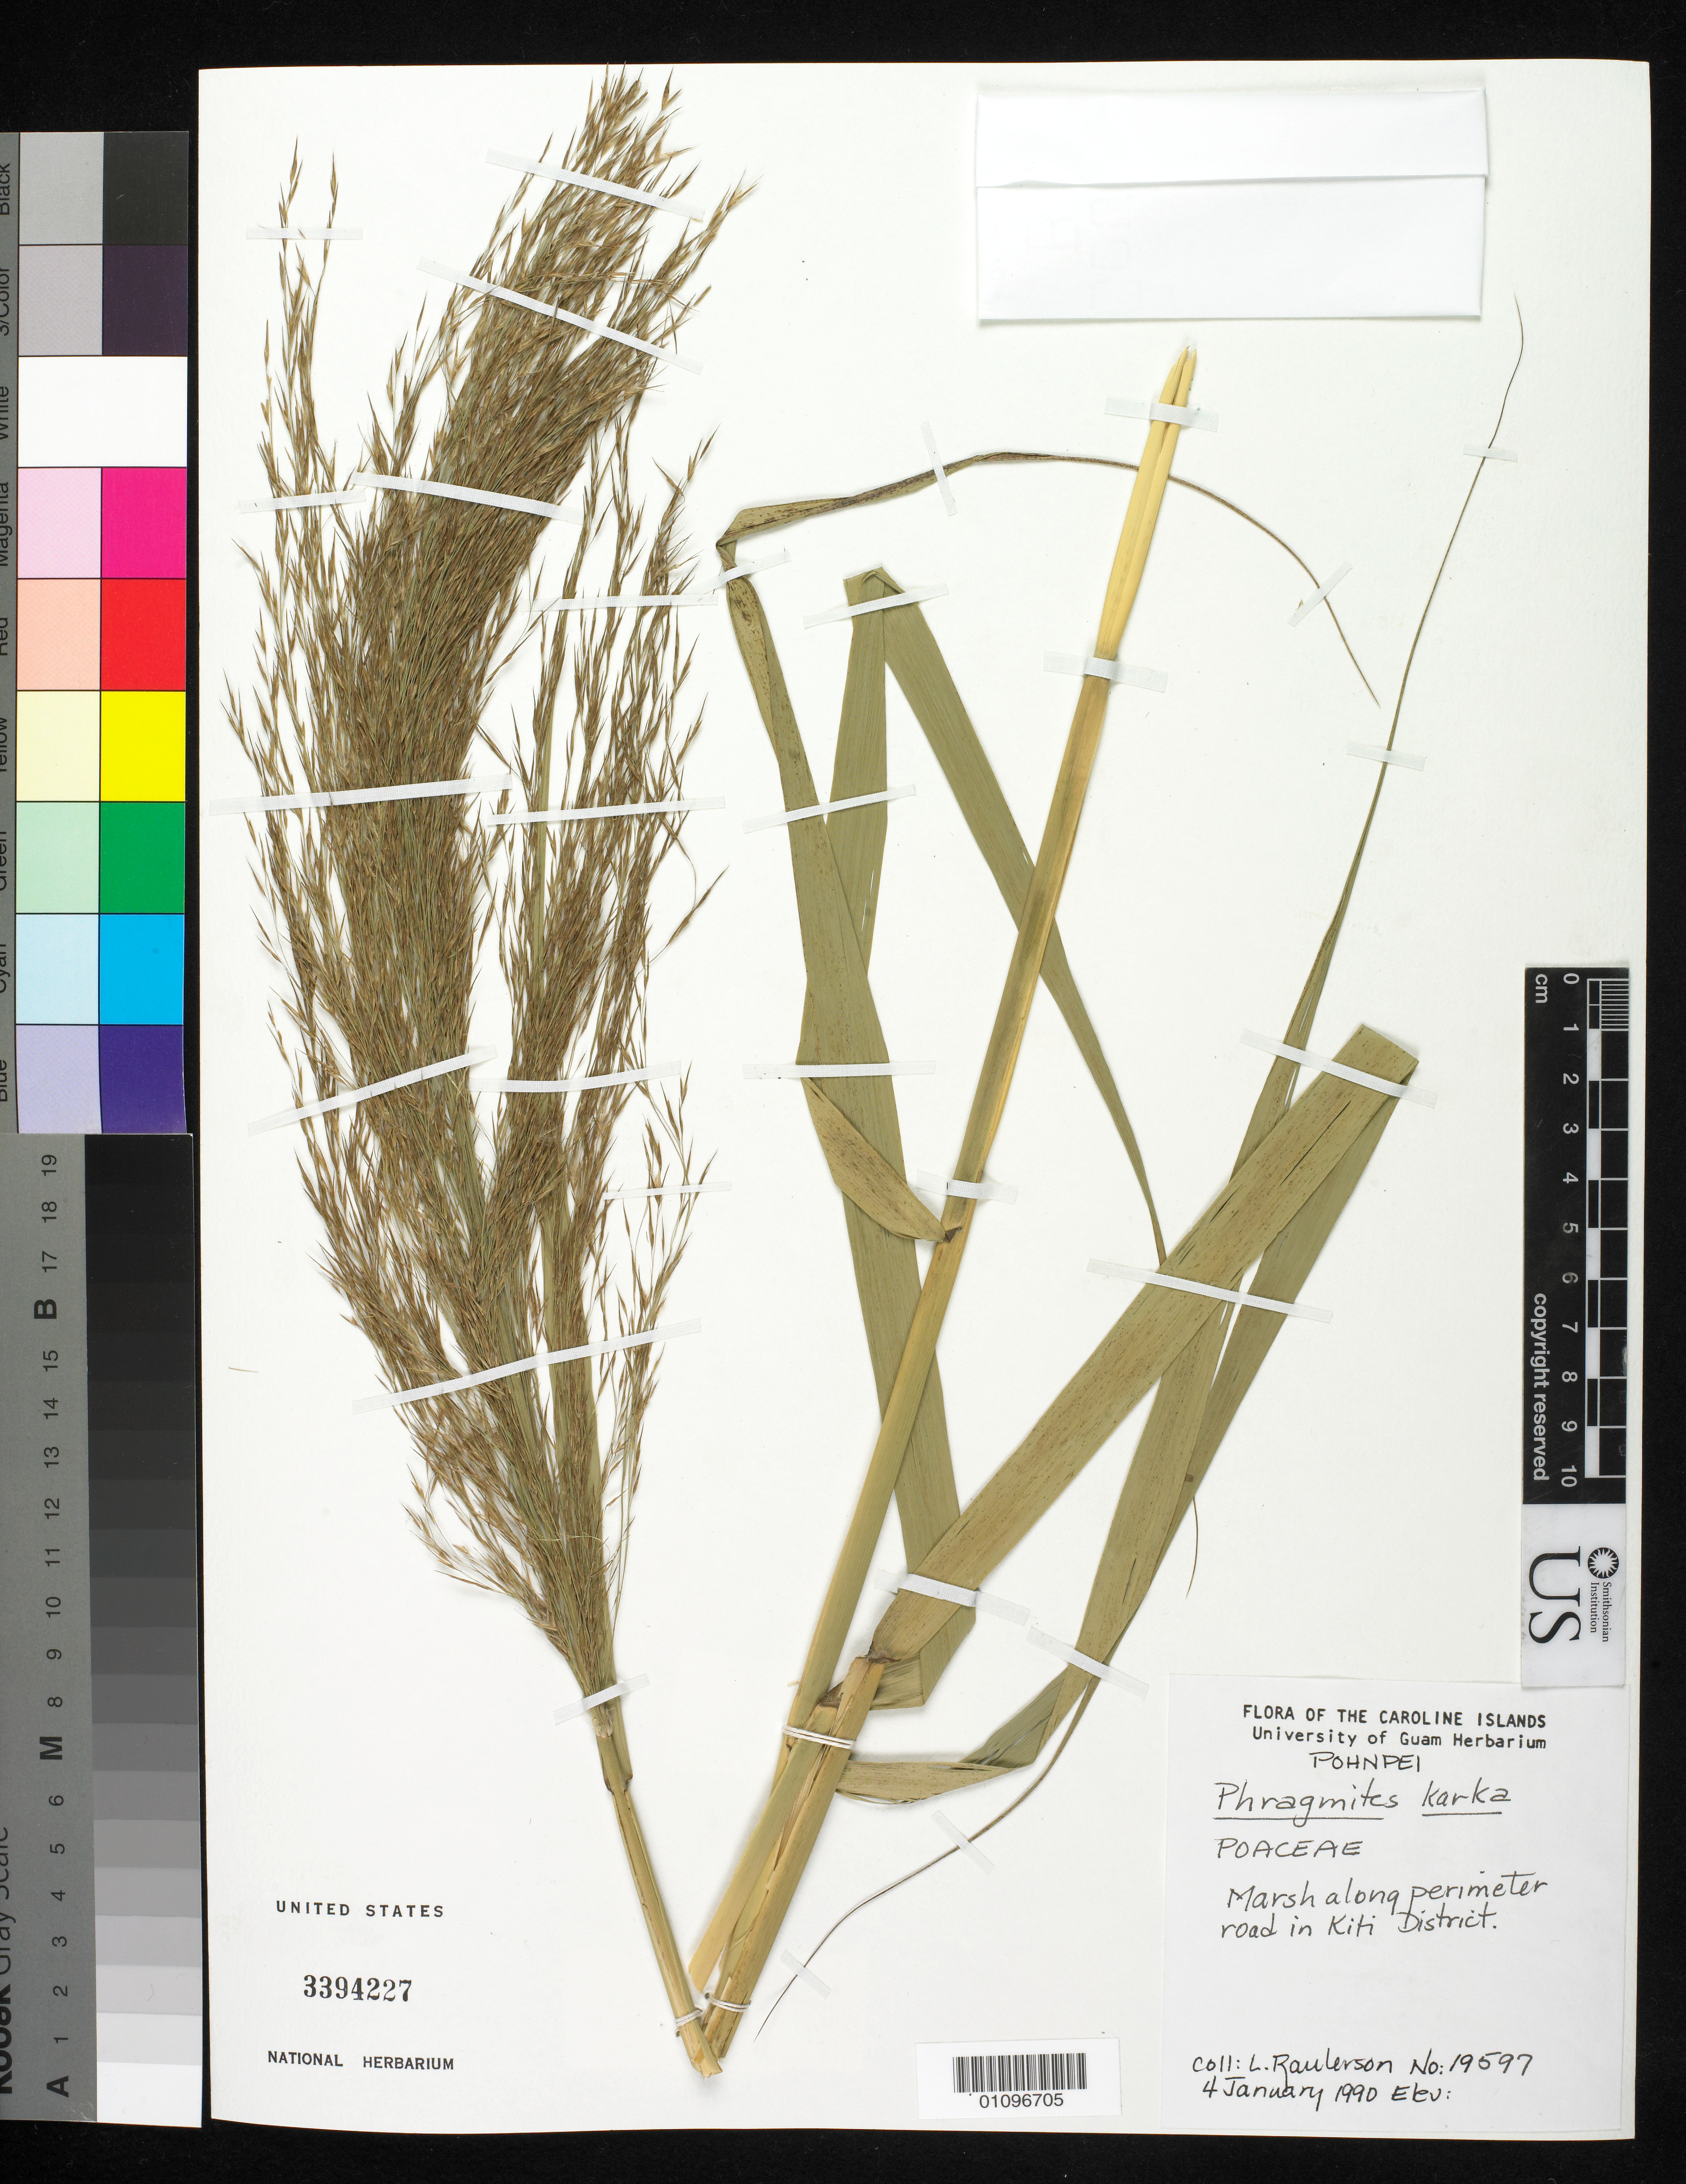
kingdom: Plantae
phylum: Tracheophyta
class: Liliopsida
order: Poales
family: Poaceae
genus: Phragmites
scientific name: Phragmites karka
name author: (Retz.) Trin. ex Steud.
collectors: L. Raulerson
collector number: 19597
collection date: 1990-01-04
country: Micronesia, Federated States of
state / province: Pohnpei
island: Pohnpei [Ponape]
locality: Marsh along Perimeter road in Kiti District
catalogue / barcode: US 3394227